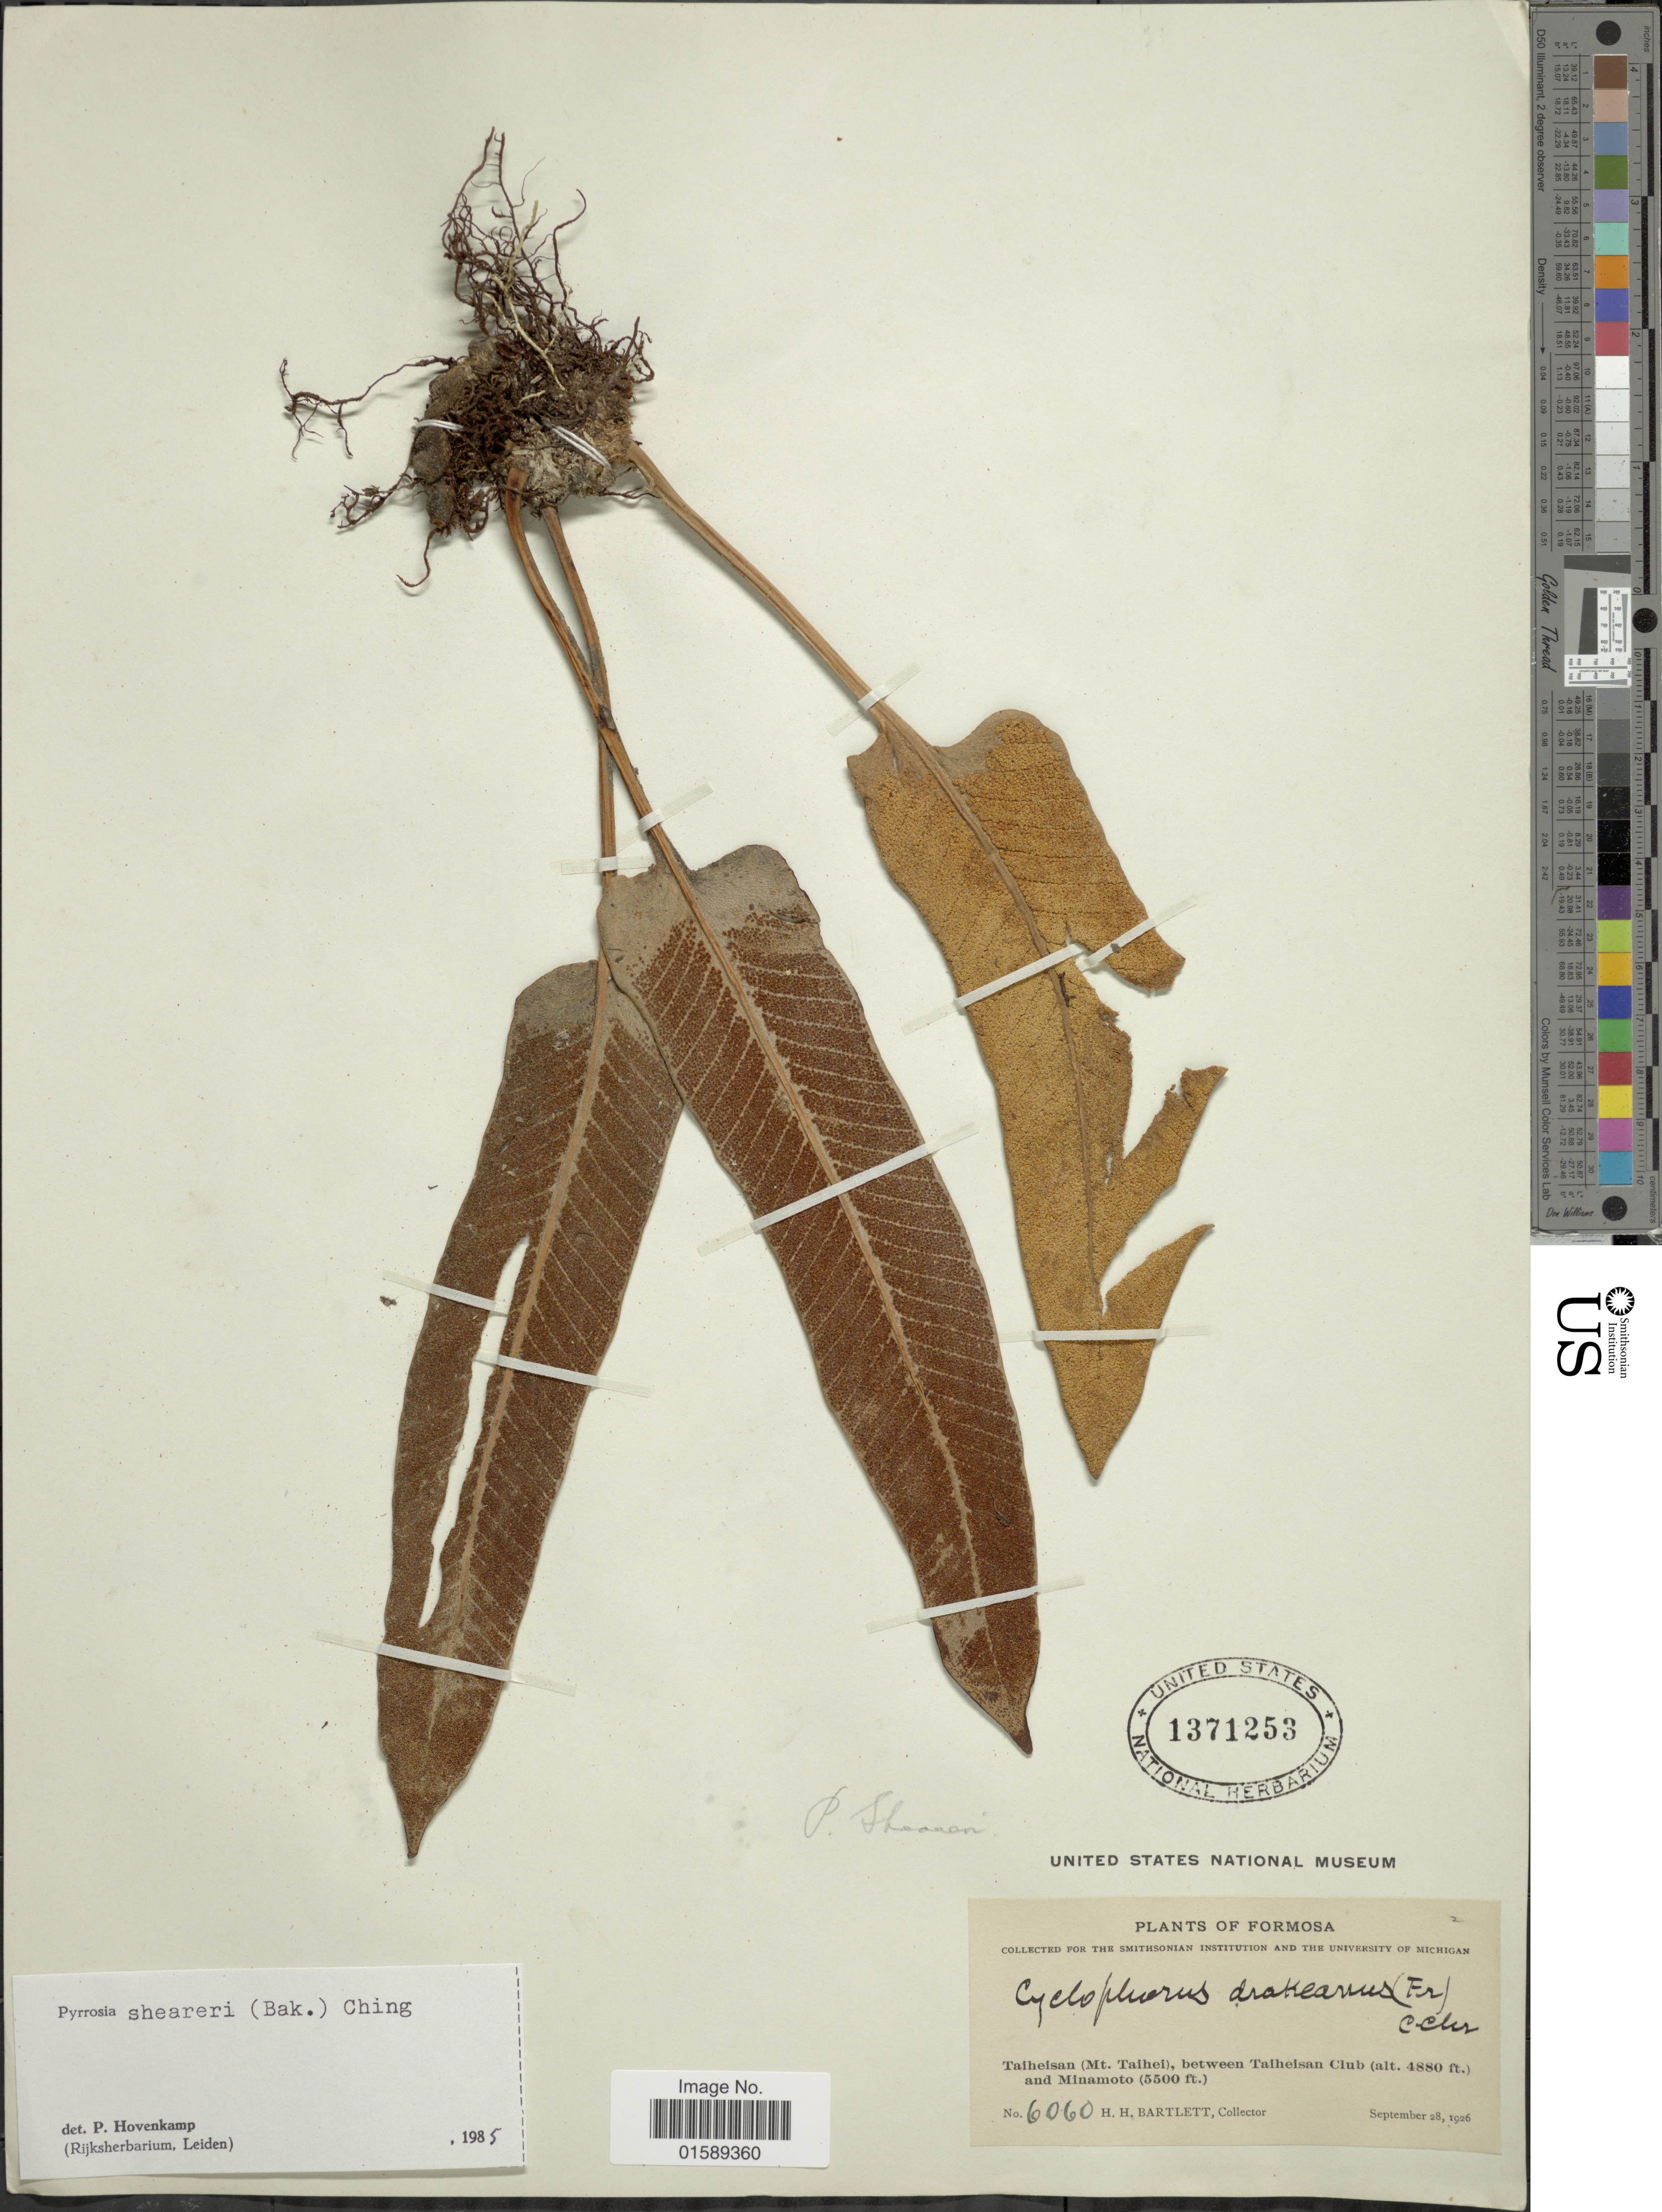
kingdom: Plantae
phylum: Tracheophyta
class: Polypodiopsida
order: Polypodiales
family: Polypodiaceae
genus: Pyrrosia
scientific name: Pyrrosia sheareri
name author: (Baker) Ching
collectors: H. H. Bartlett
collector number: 6060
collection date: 1926-09-28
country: Taiwan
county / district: Yilan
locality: Formosa, Taiheisan (Mt. Taihei), between Taiheisan Club and Minamoto.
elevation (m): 1487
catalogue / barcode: US 1371253